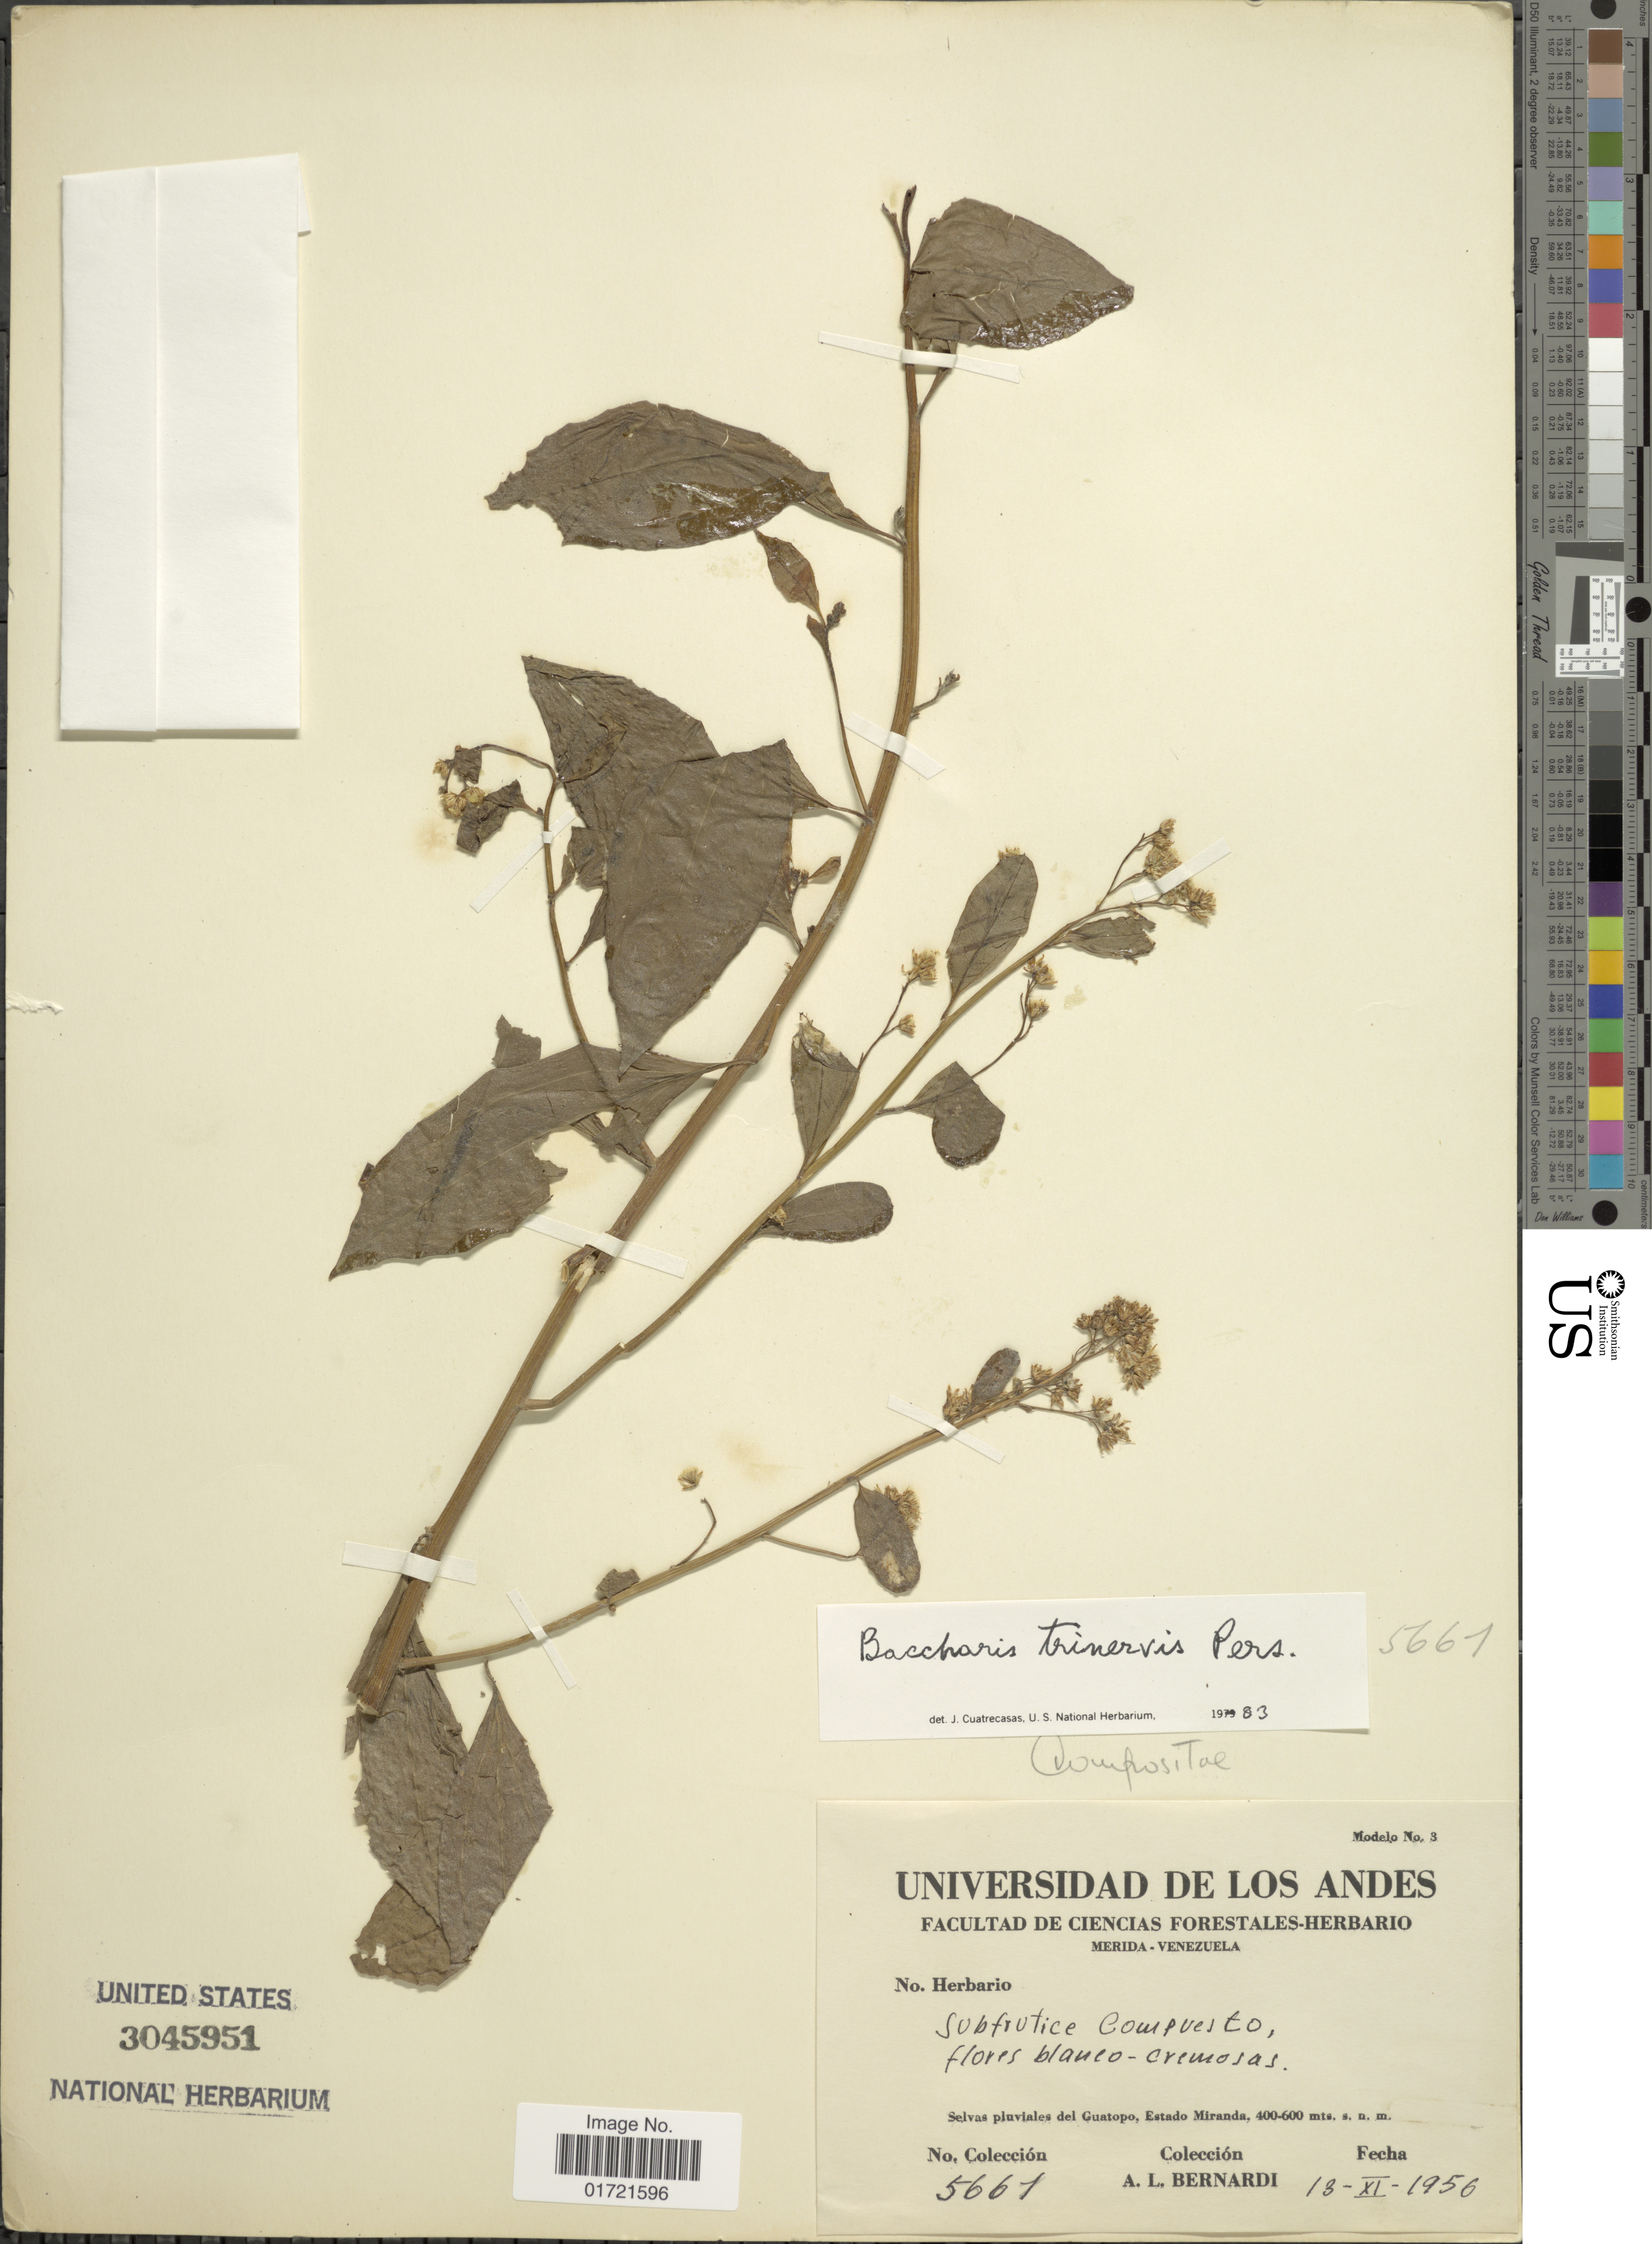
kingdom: Plantae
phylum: Tracheophyta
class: Magnoliopsida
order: Asterales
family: Asteraceae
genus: Baccharis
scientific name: Baccharis trinervis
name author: (Lam.) Pers.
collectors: A. L. Bernardi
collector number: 5661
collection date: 1956-11-13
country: Venezuela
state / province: Miranda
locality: Selvas pluviales del Guatopo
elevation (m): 400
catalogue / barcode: US 3045951